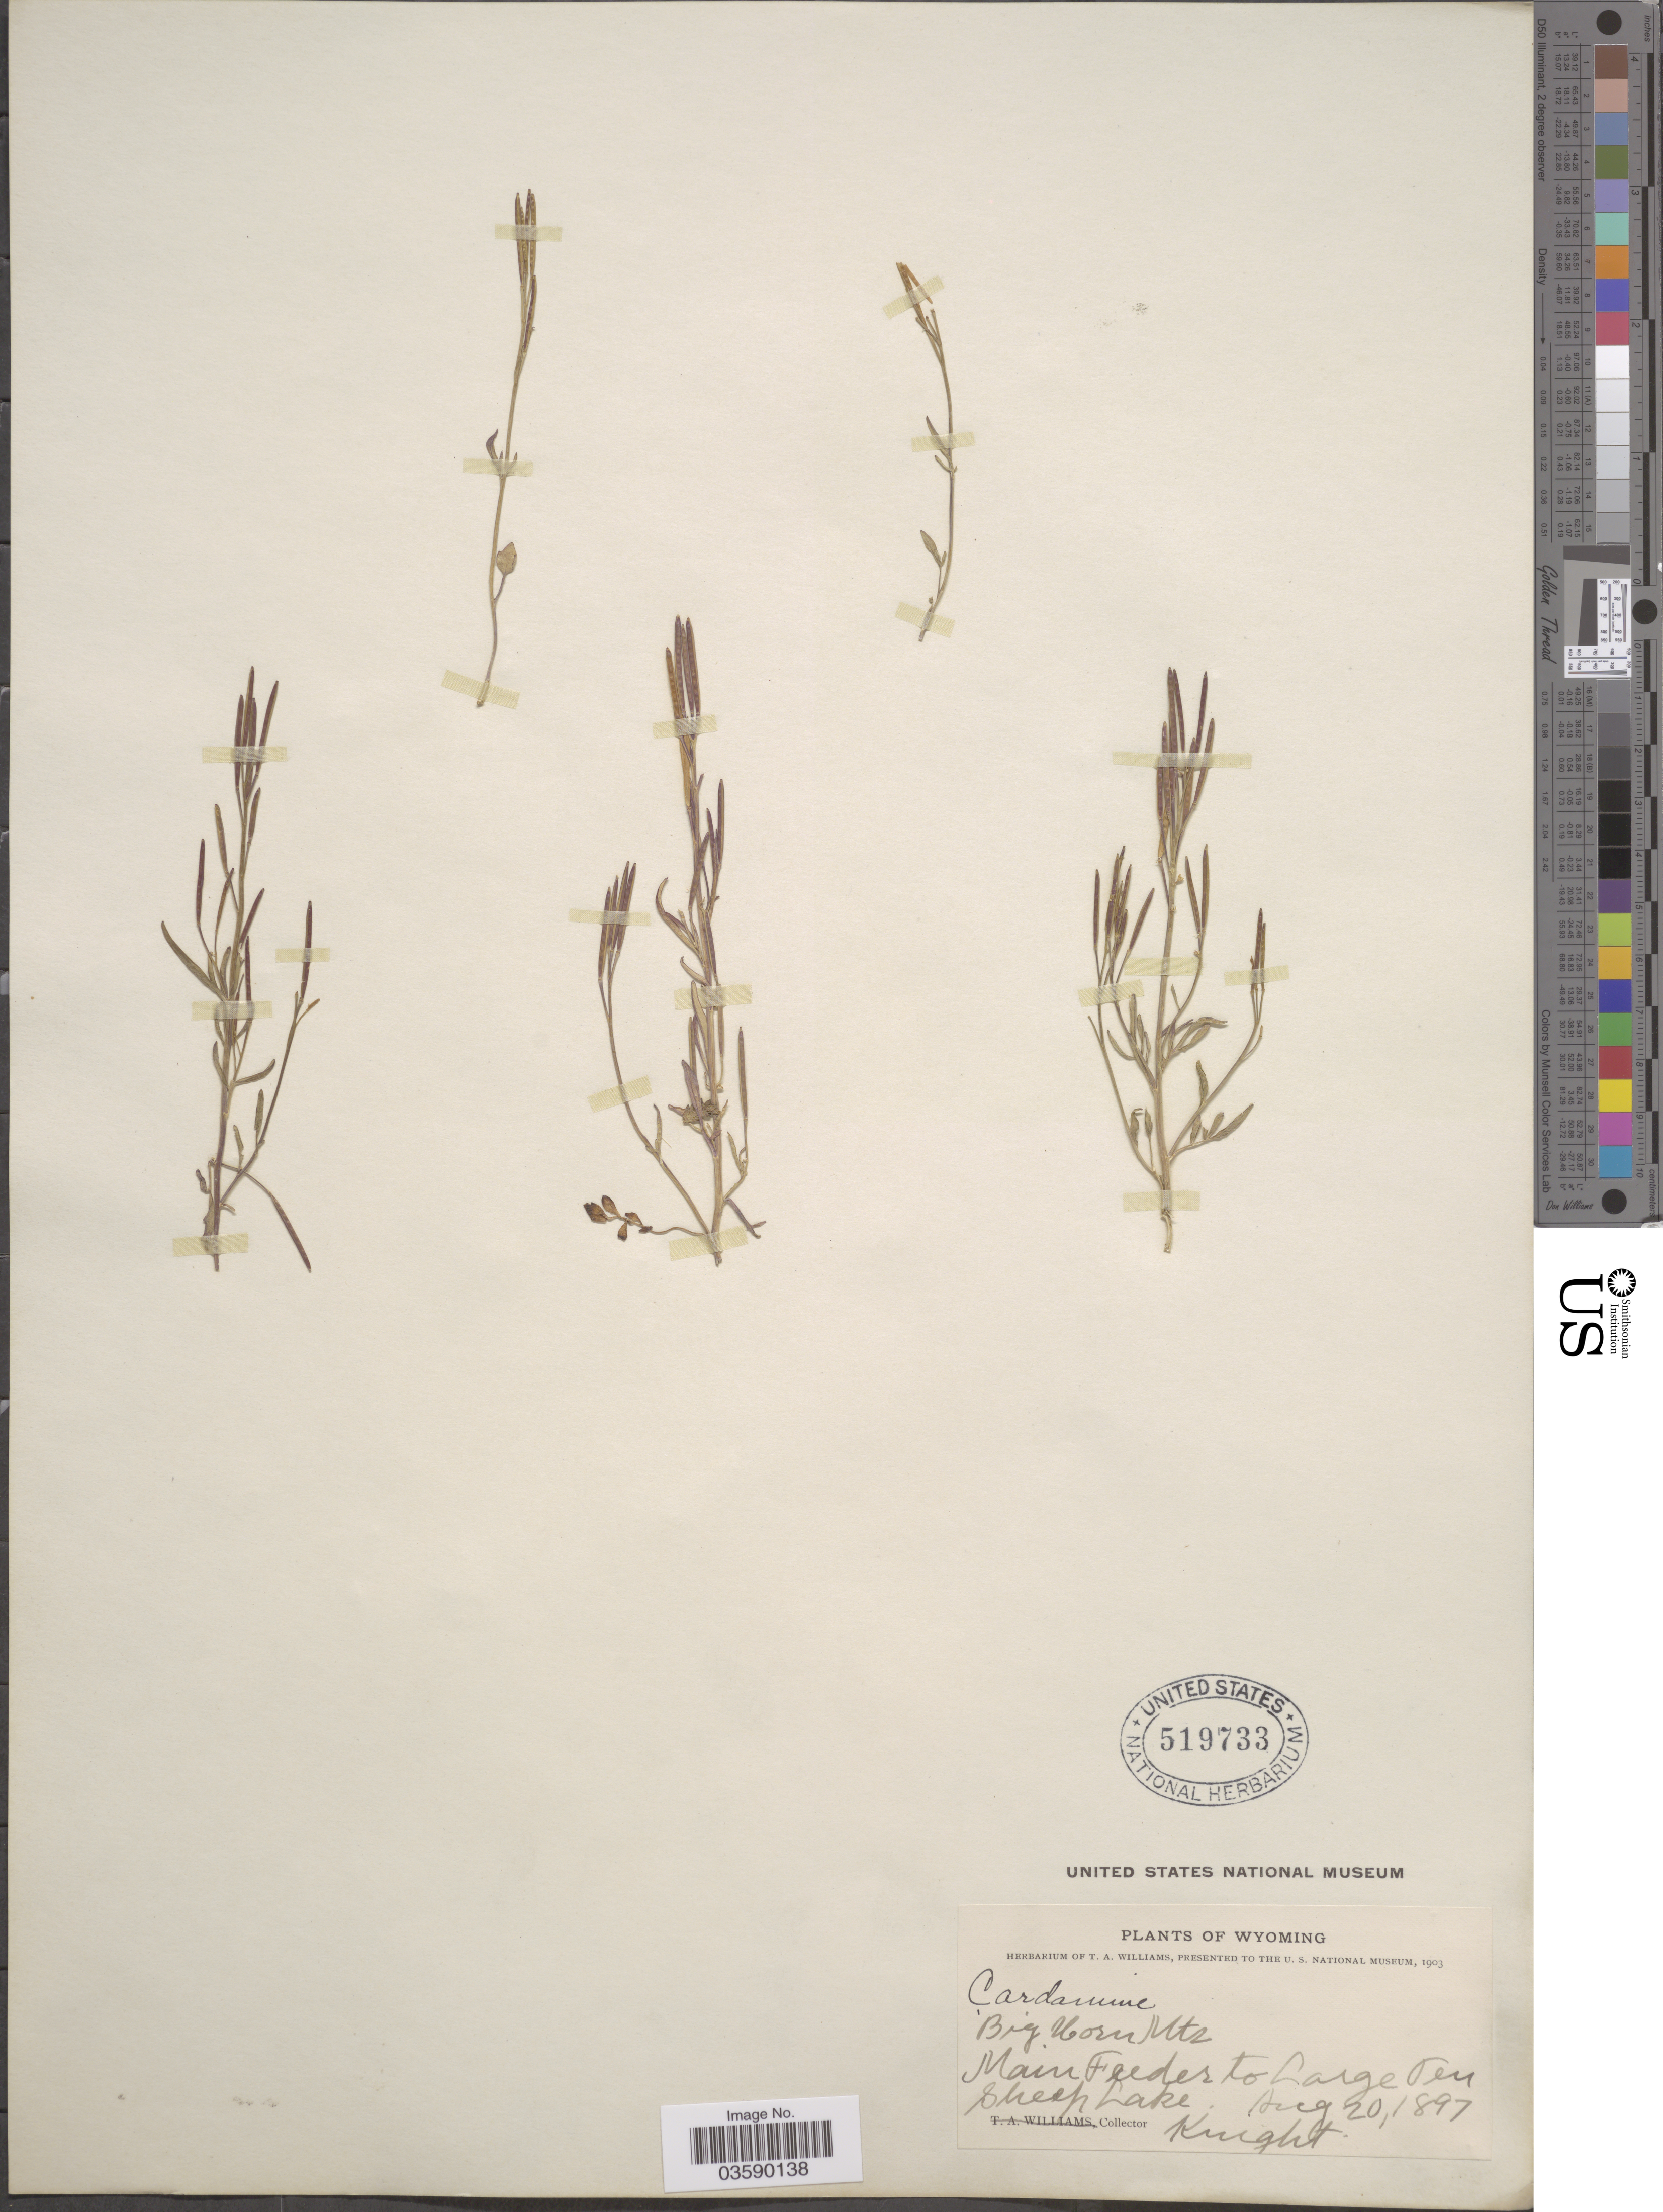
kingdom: Plantae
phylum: Tracheophyta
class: Magnoliopsida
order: Brassicales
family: Brassicaceae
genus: Cardamine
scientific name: Cardamine sp.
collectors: -. Knight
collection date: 1897-08-20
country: United States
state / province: Wyoming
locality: Big Horn Mts. Main Feeder to Large Ten Sheep Lake.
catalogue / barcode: US 519733